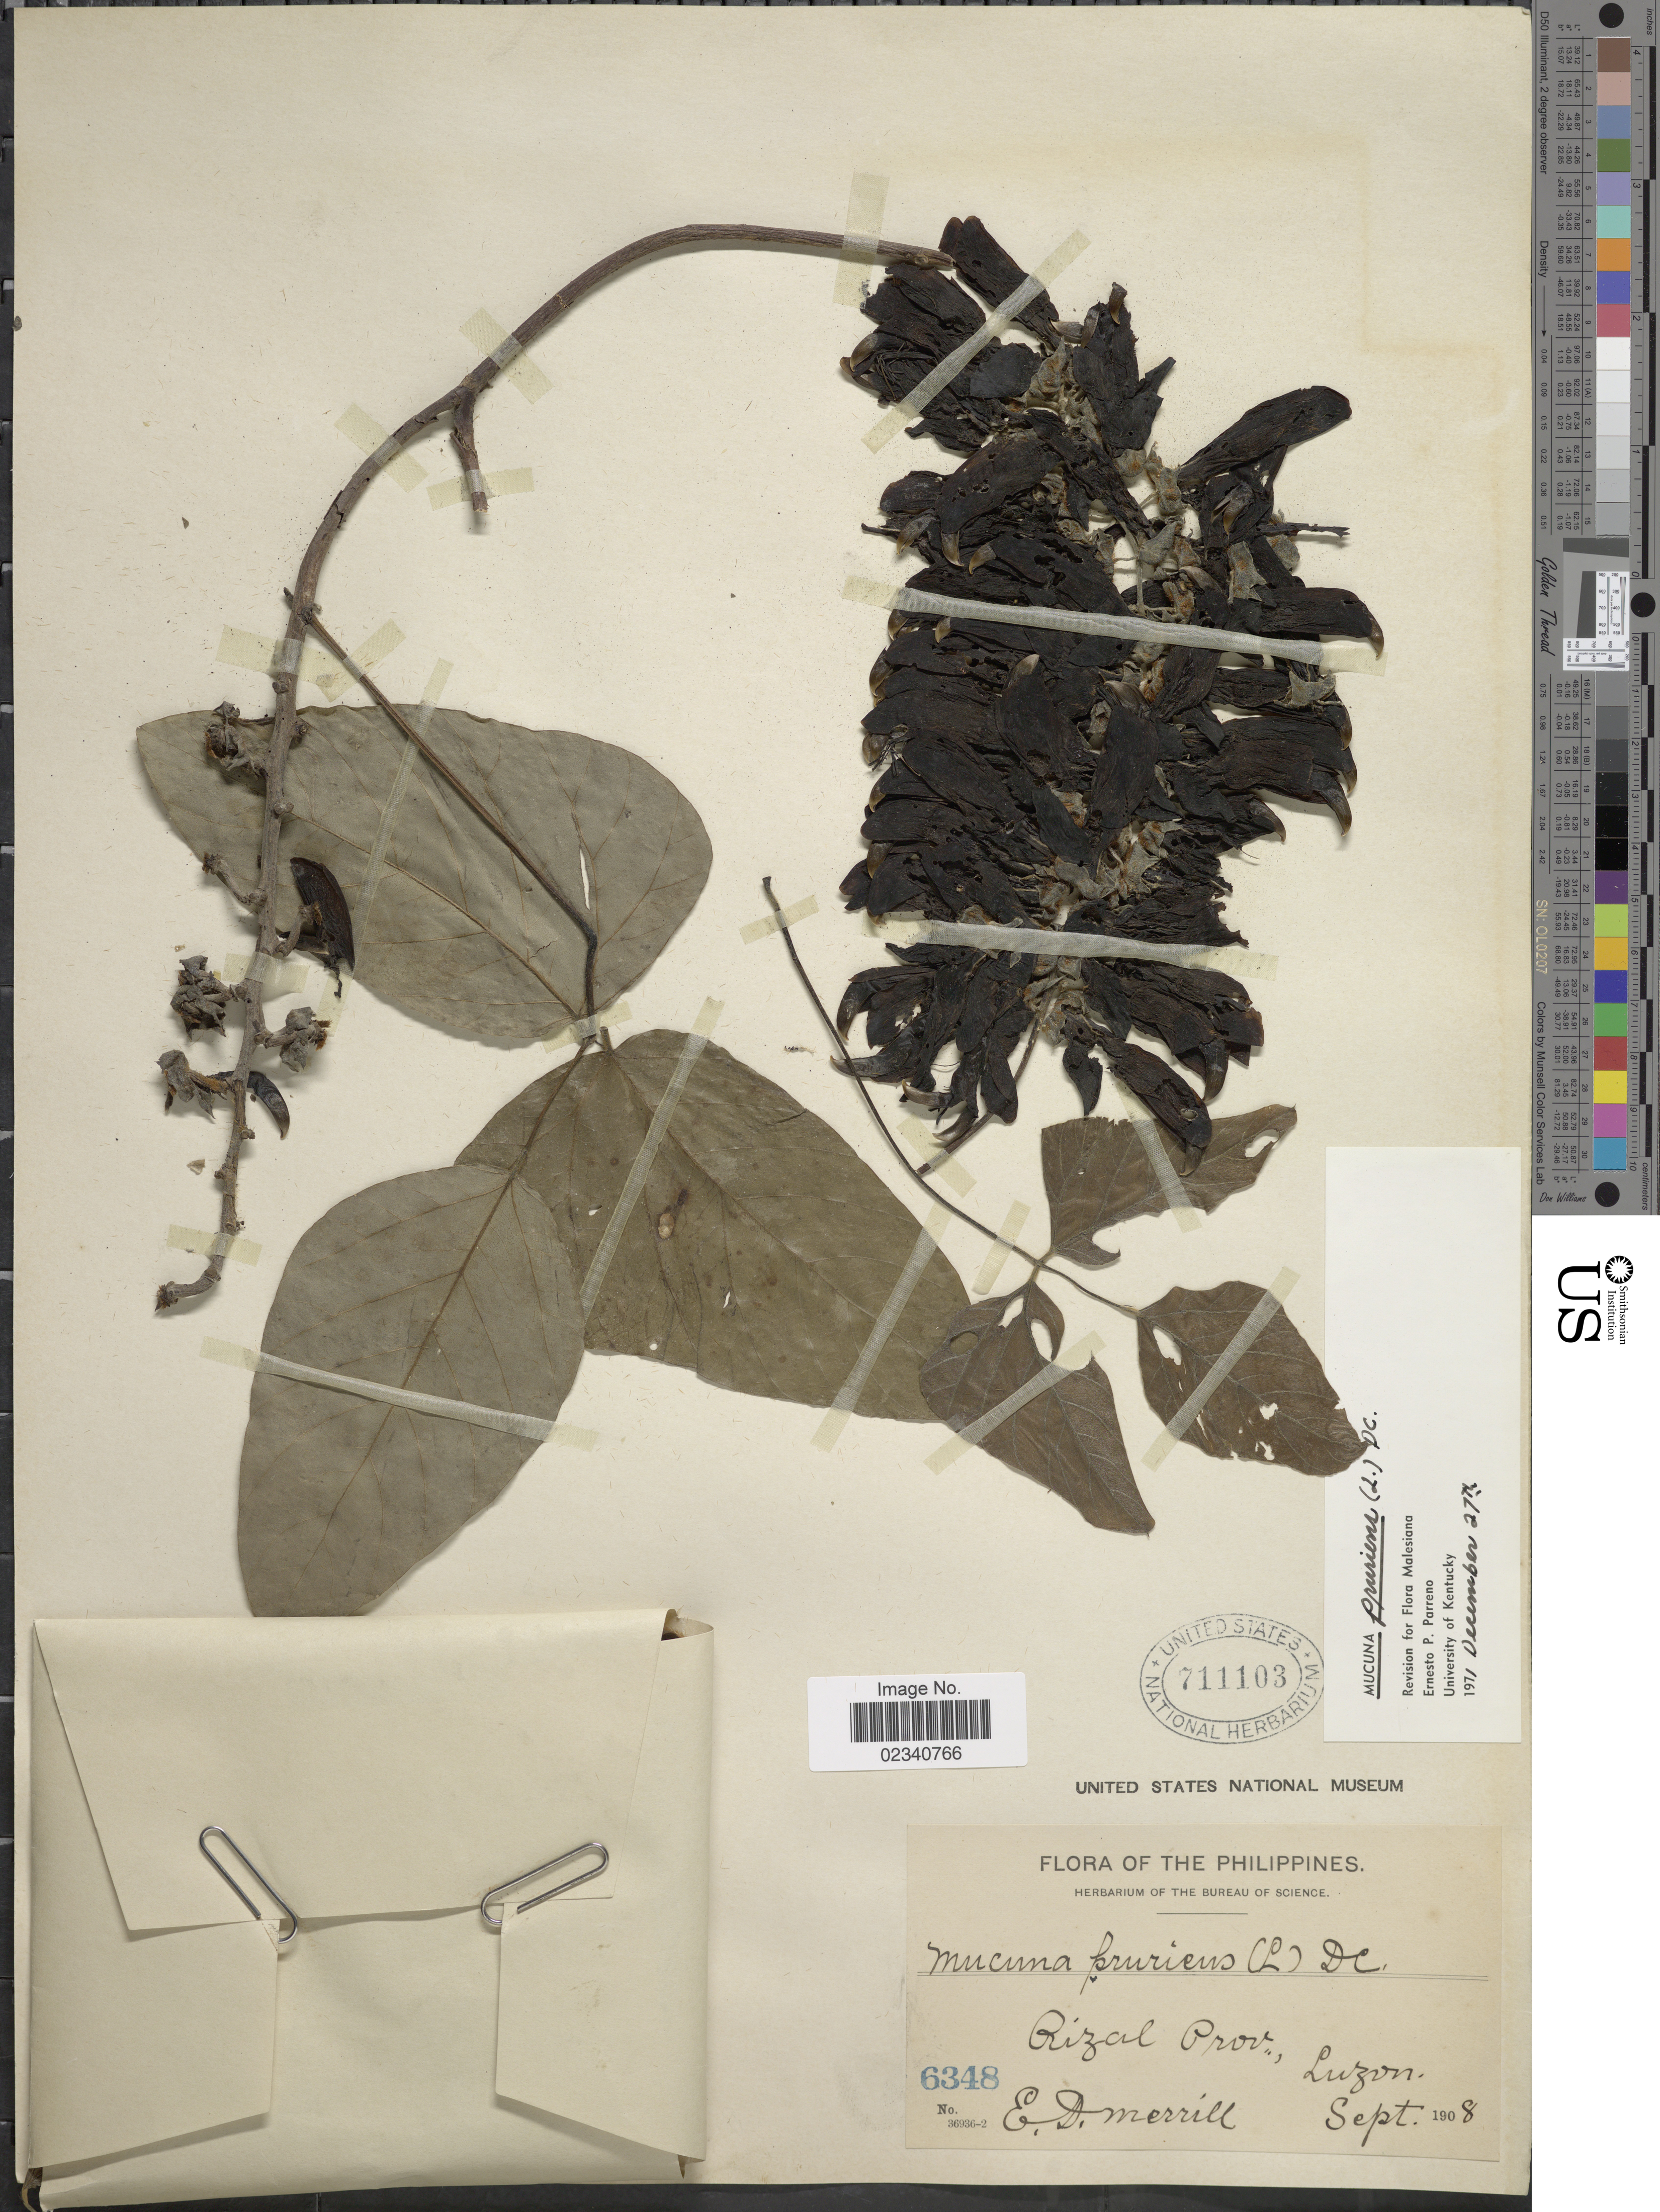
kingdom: Plantae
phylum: Tracheophyta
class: Magnoliopsida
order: Fabales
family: Fabaceae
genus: Mucuna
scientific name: Mucuna pruriens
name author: (L.) DC.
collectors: E. D. Merrill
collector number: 6348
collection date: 1908-09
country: Philippines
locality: Rizal Prov., Luzon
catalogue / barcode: US 711103